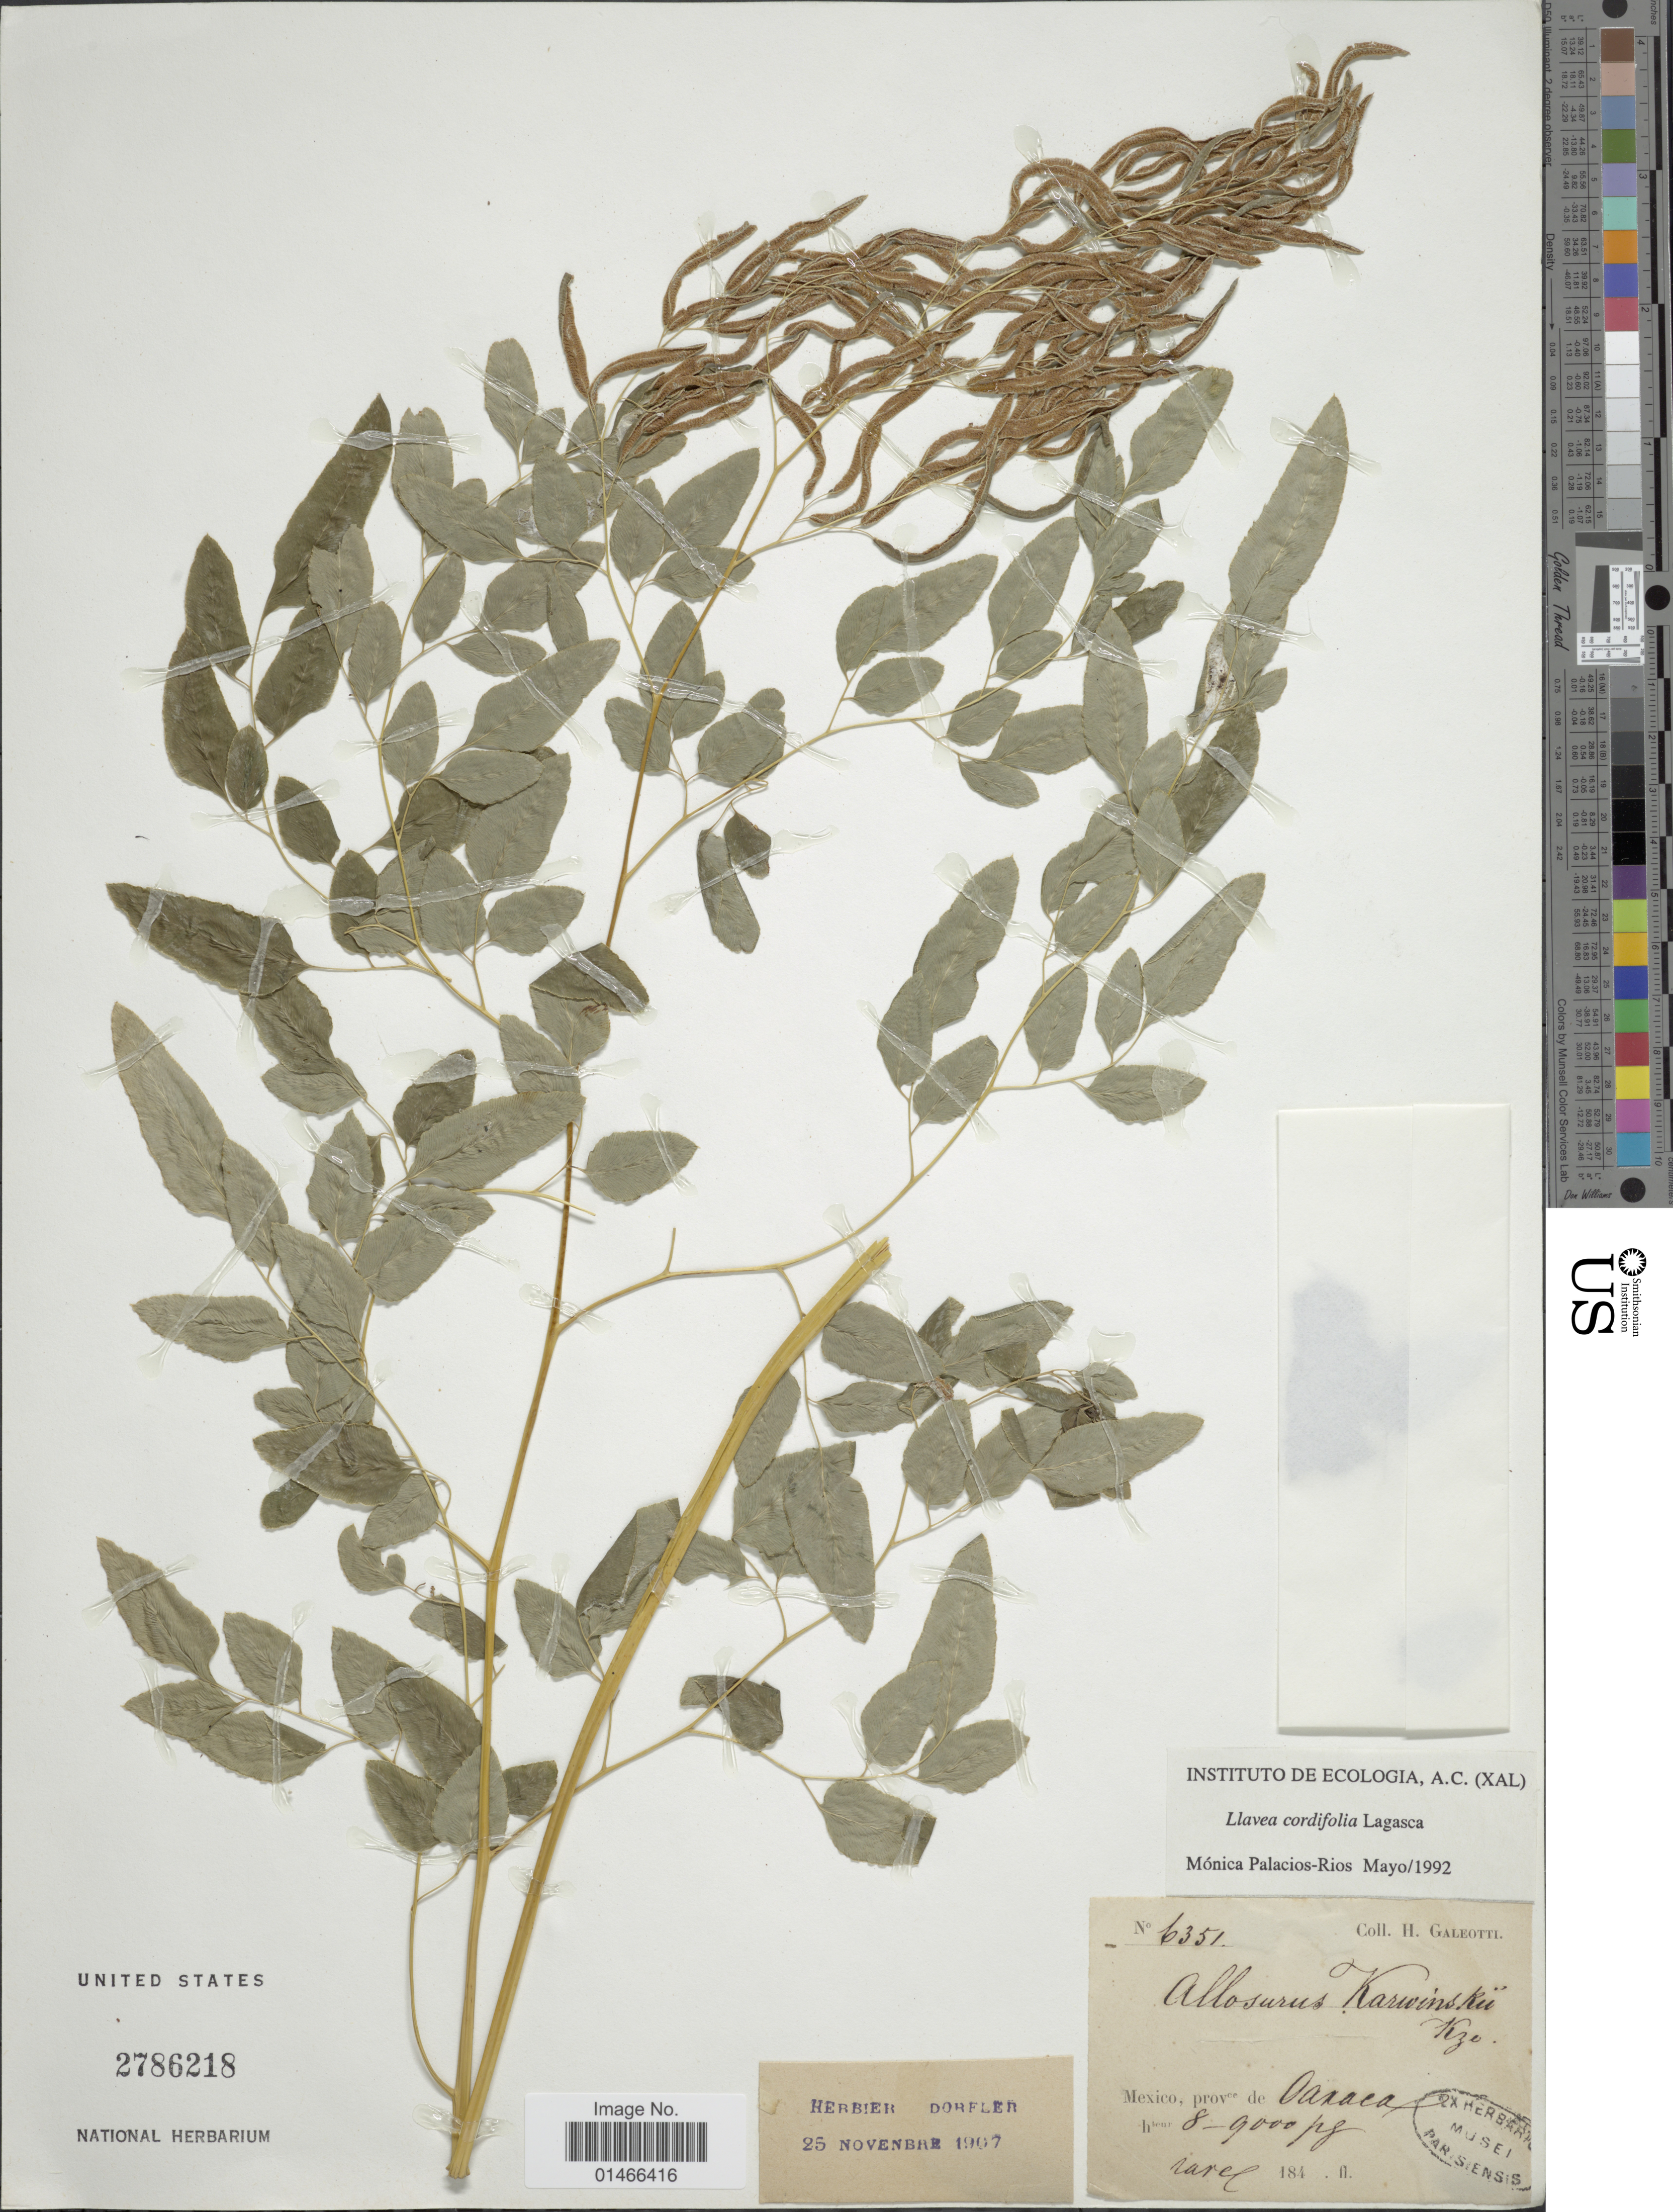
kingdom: Plantae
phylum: Tracheophyta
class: Polypodiopsida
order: Polypodiales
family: Pteridaceae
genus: Llavea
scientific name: Llavea cordifolia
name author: Lag.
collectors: H. G. Galeotti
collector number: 6351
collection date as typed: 184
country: Mexico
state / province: Oaxaca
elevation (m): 2438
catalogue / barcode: US 2786218